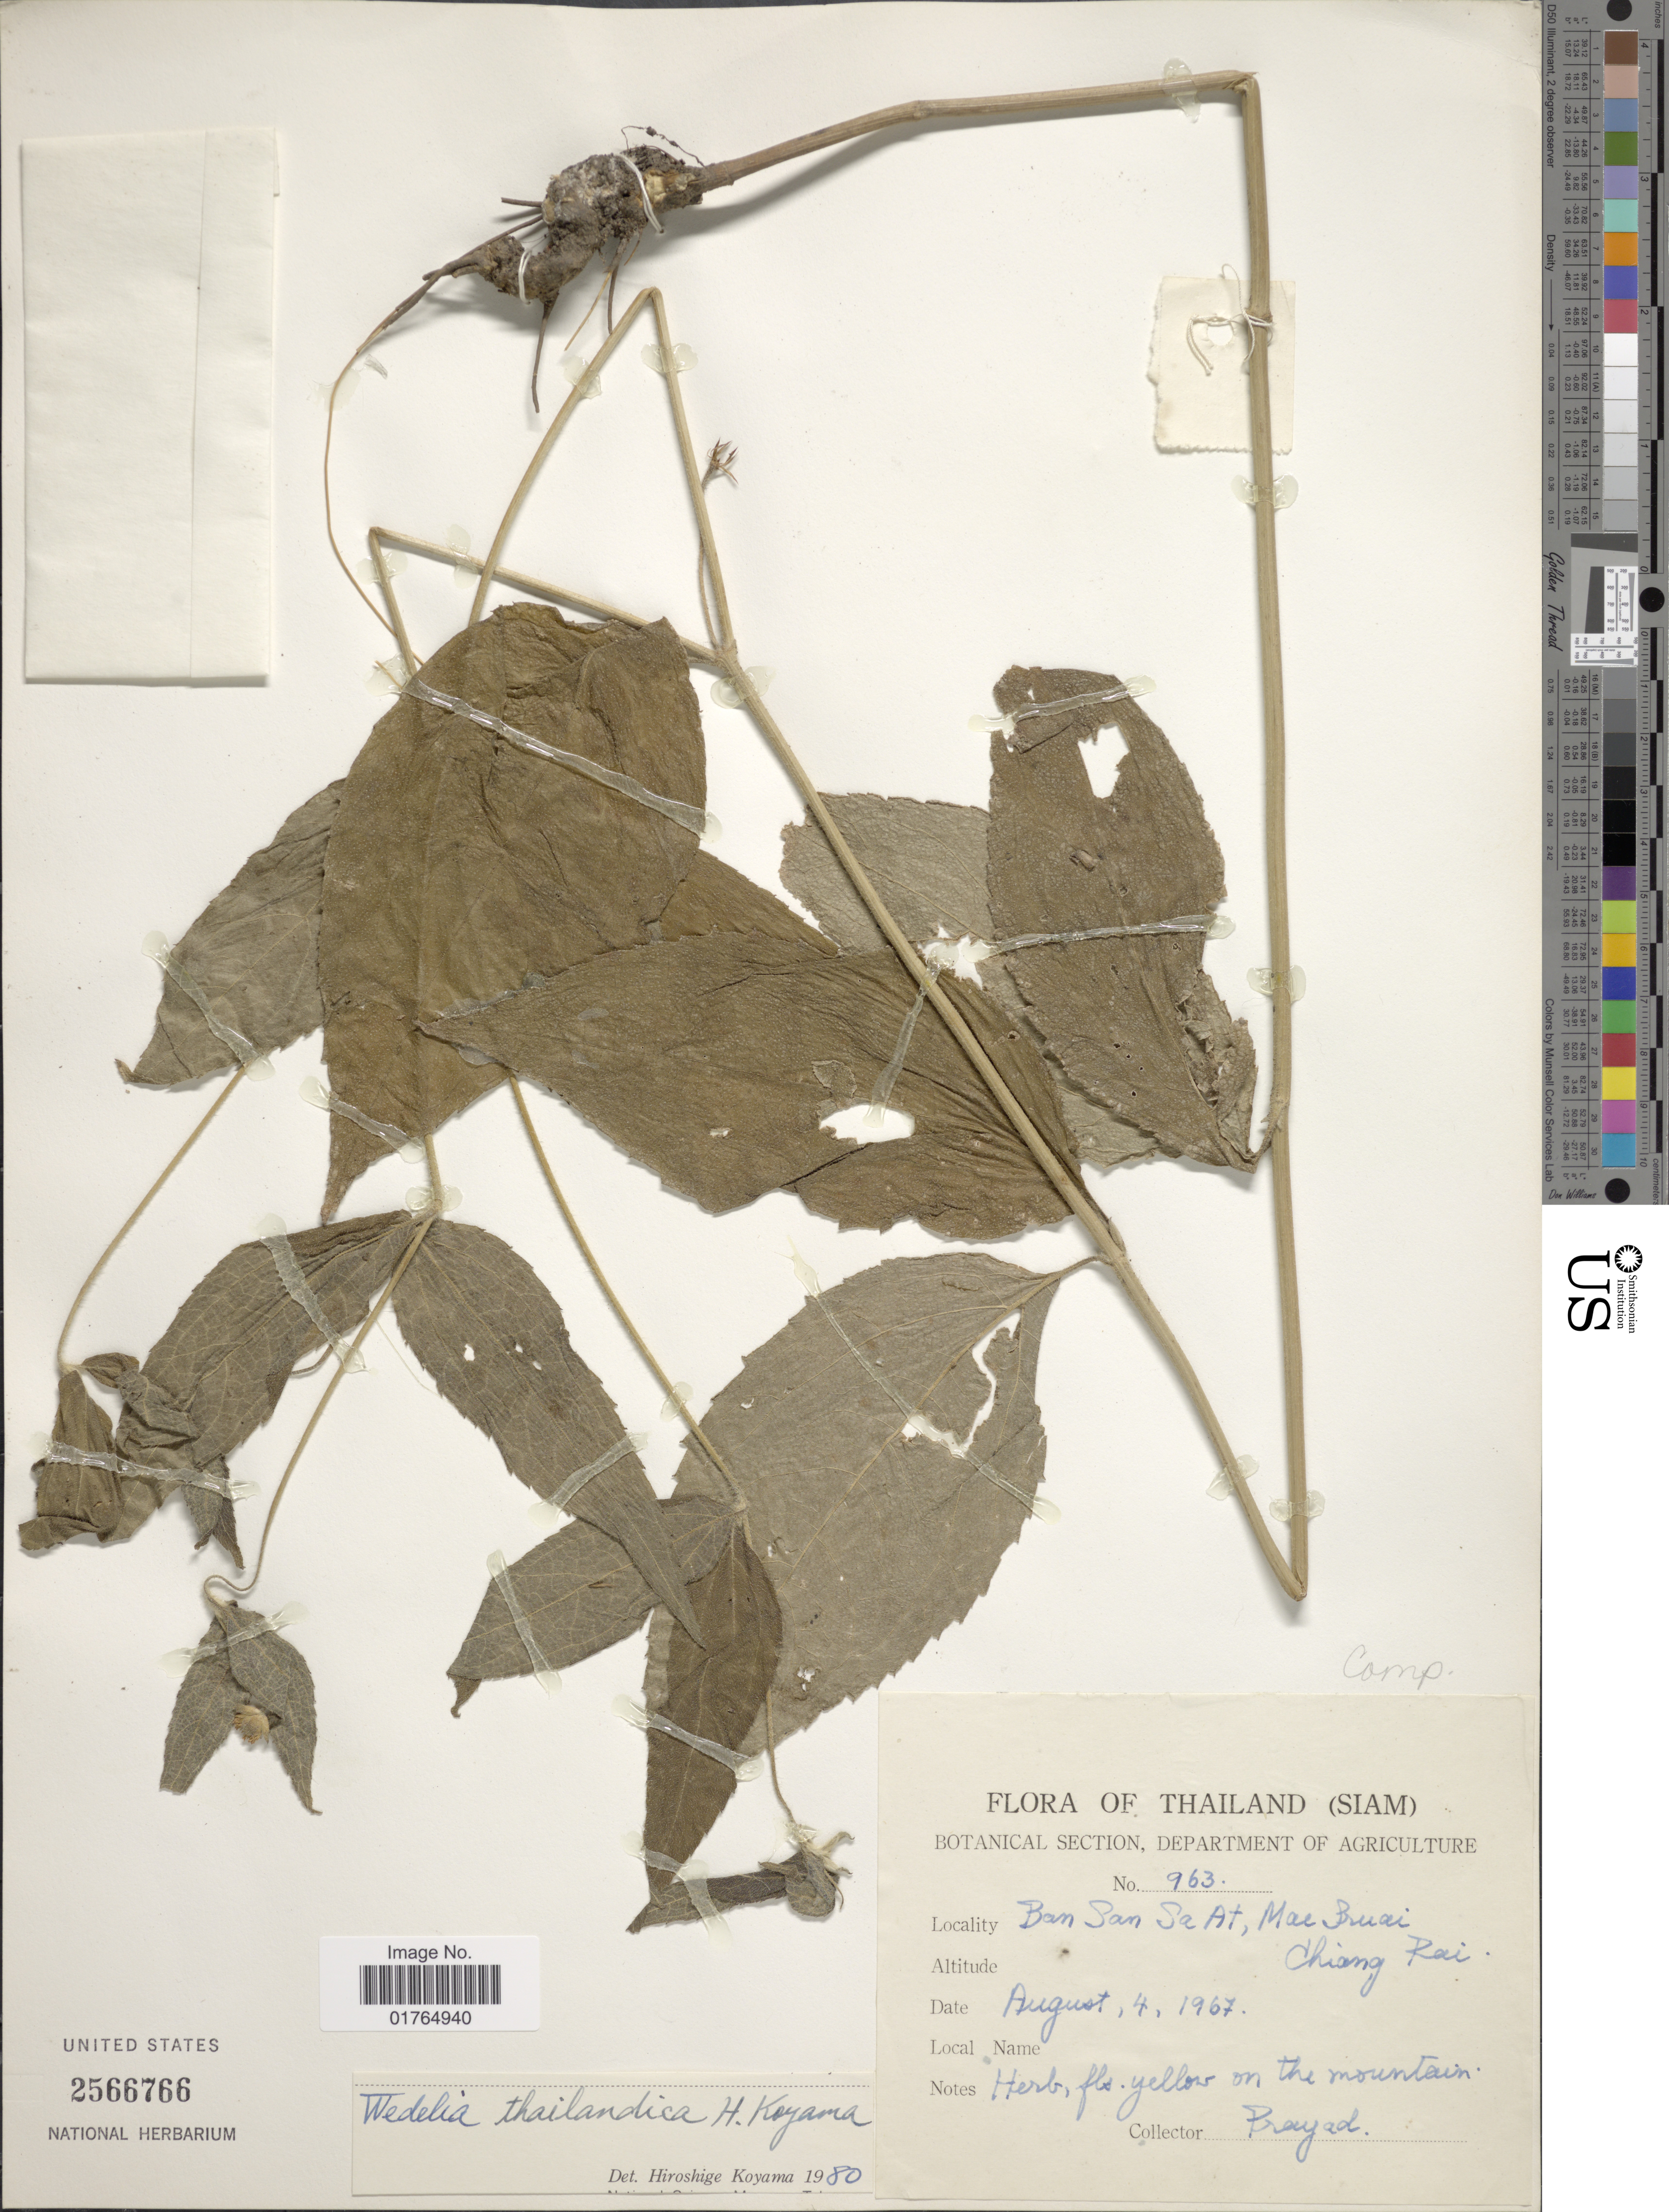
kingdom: Plantae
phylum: Tracheophyta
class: Magnoliopsida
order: Asterales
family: Asteraceae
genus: Wedelia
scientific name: Wedelia thailandica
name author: Koyama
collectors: Prayad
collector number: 963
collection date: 1967-08-04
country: Thailand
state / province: Chiang Rai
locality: Siam, Ban San Sa At, Mac Pruai [interpreted]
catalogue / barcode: US 2566766